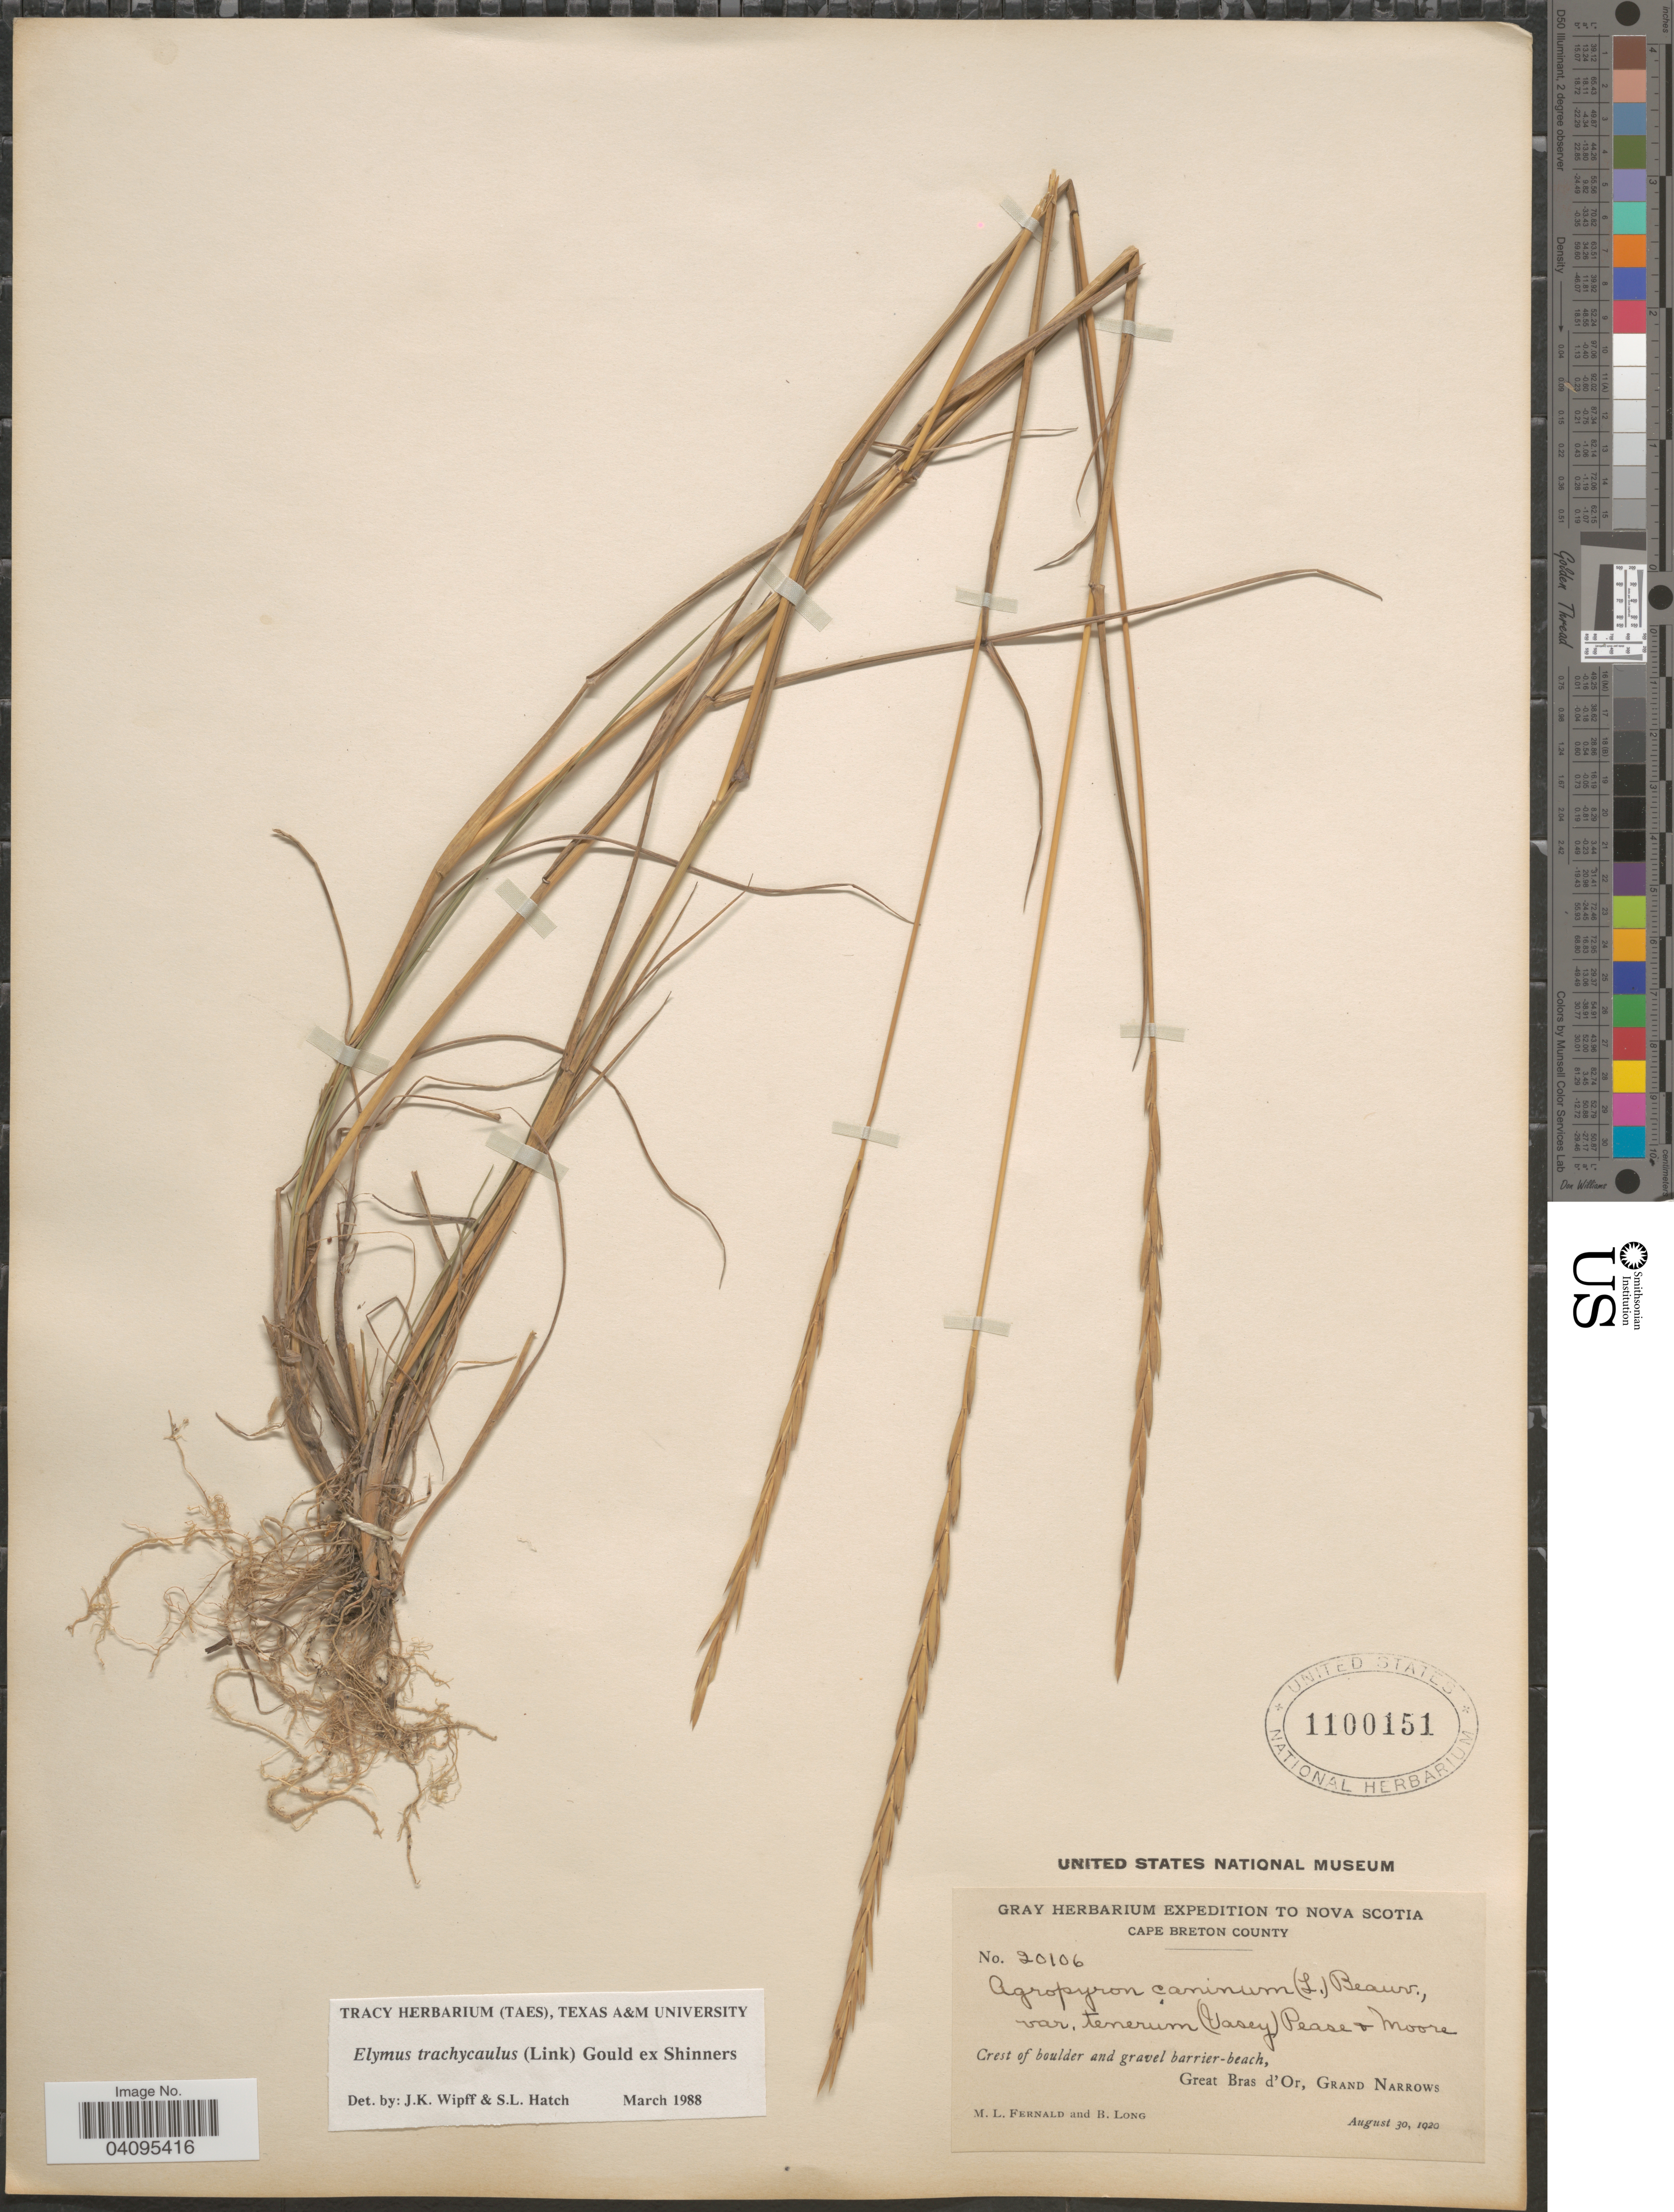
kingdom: Plantae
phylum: Tracheophyta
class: Liliopsida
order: Poales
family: Poaceae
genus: Elymus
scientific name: Elymus trachycaulus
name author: (Link) Gould ex Shinners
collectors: M. L. Fernald & B. Long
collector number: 20106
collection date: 1920-08-30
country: Canada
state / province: Nova Scotia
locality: Gray Herbarium Expedition To Nova Scotia. Cape Breton County. Crest of boulder and gravel barrier-beach, Great Bras d'Or, Grand Narrows.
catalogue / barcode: US 1100151